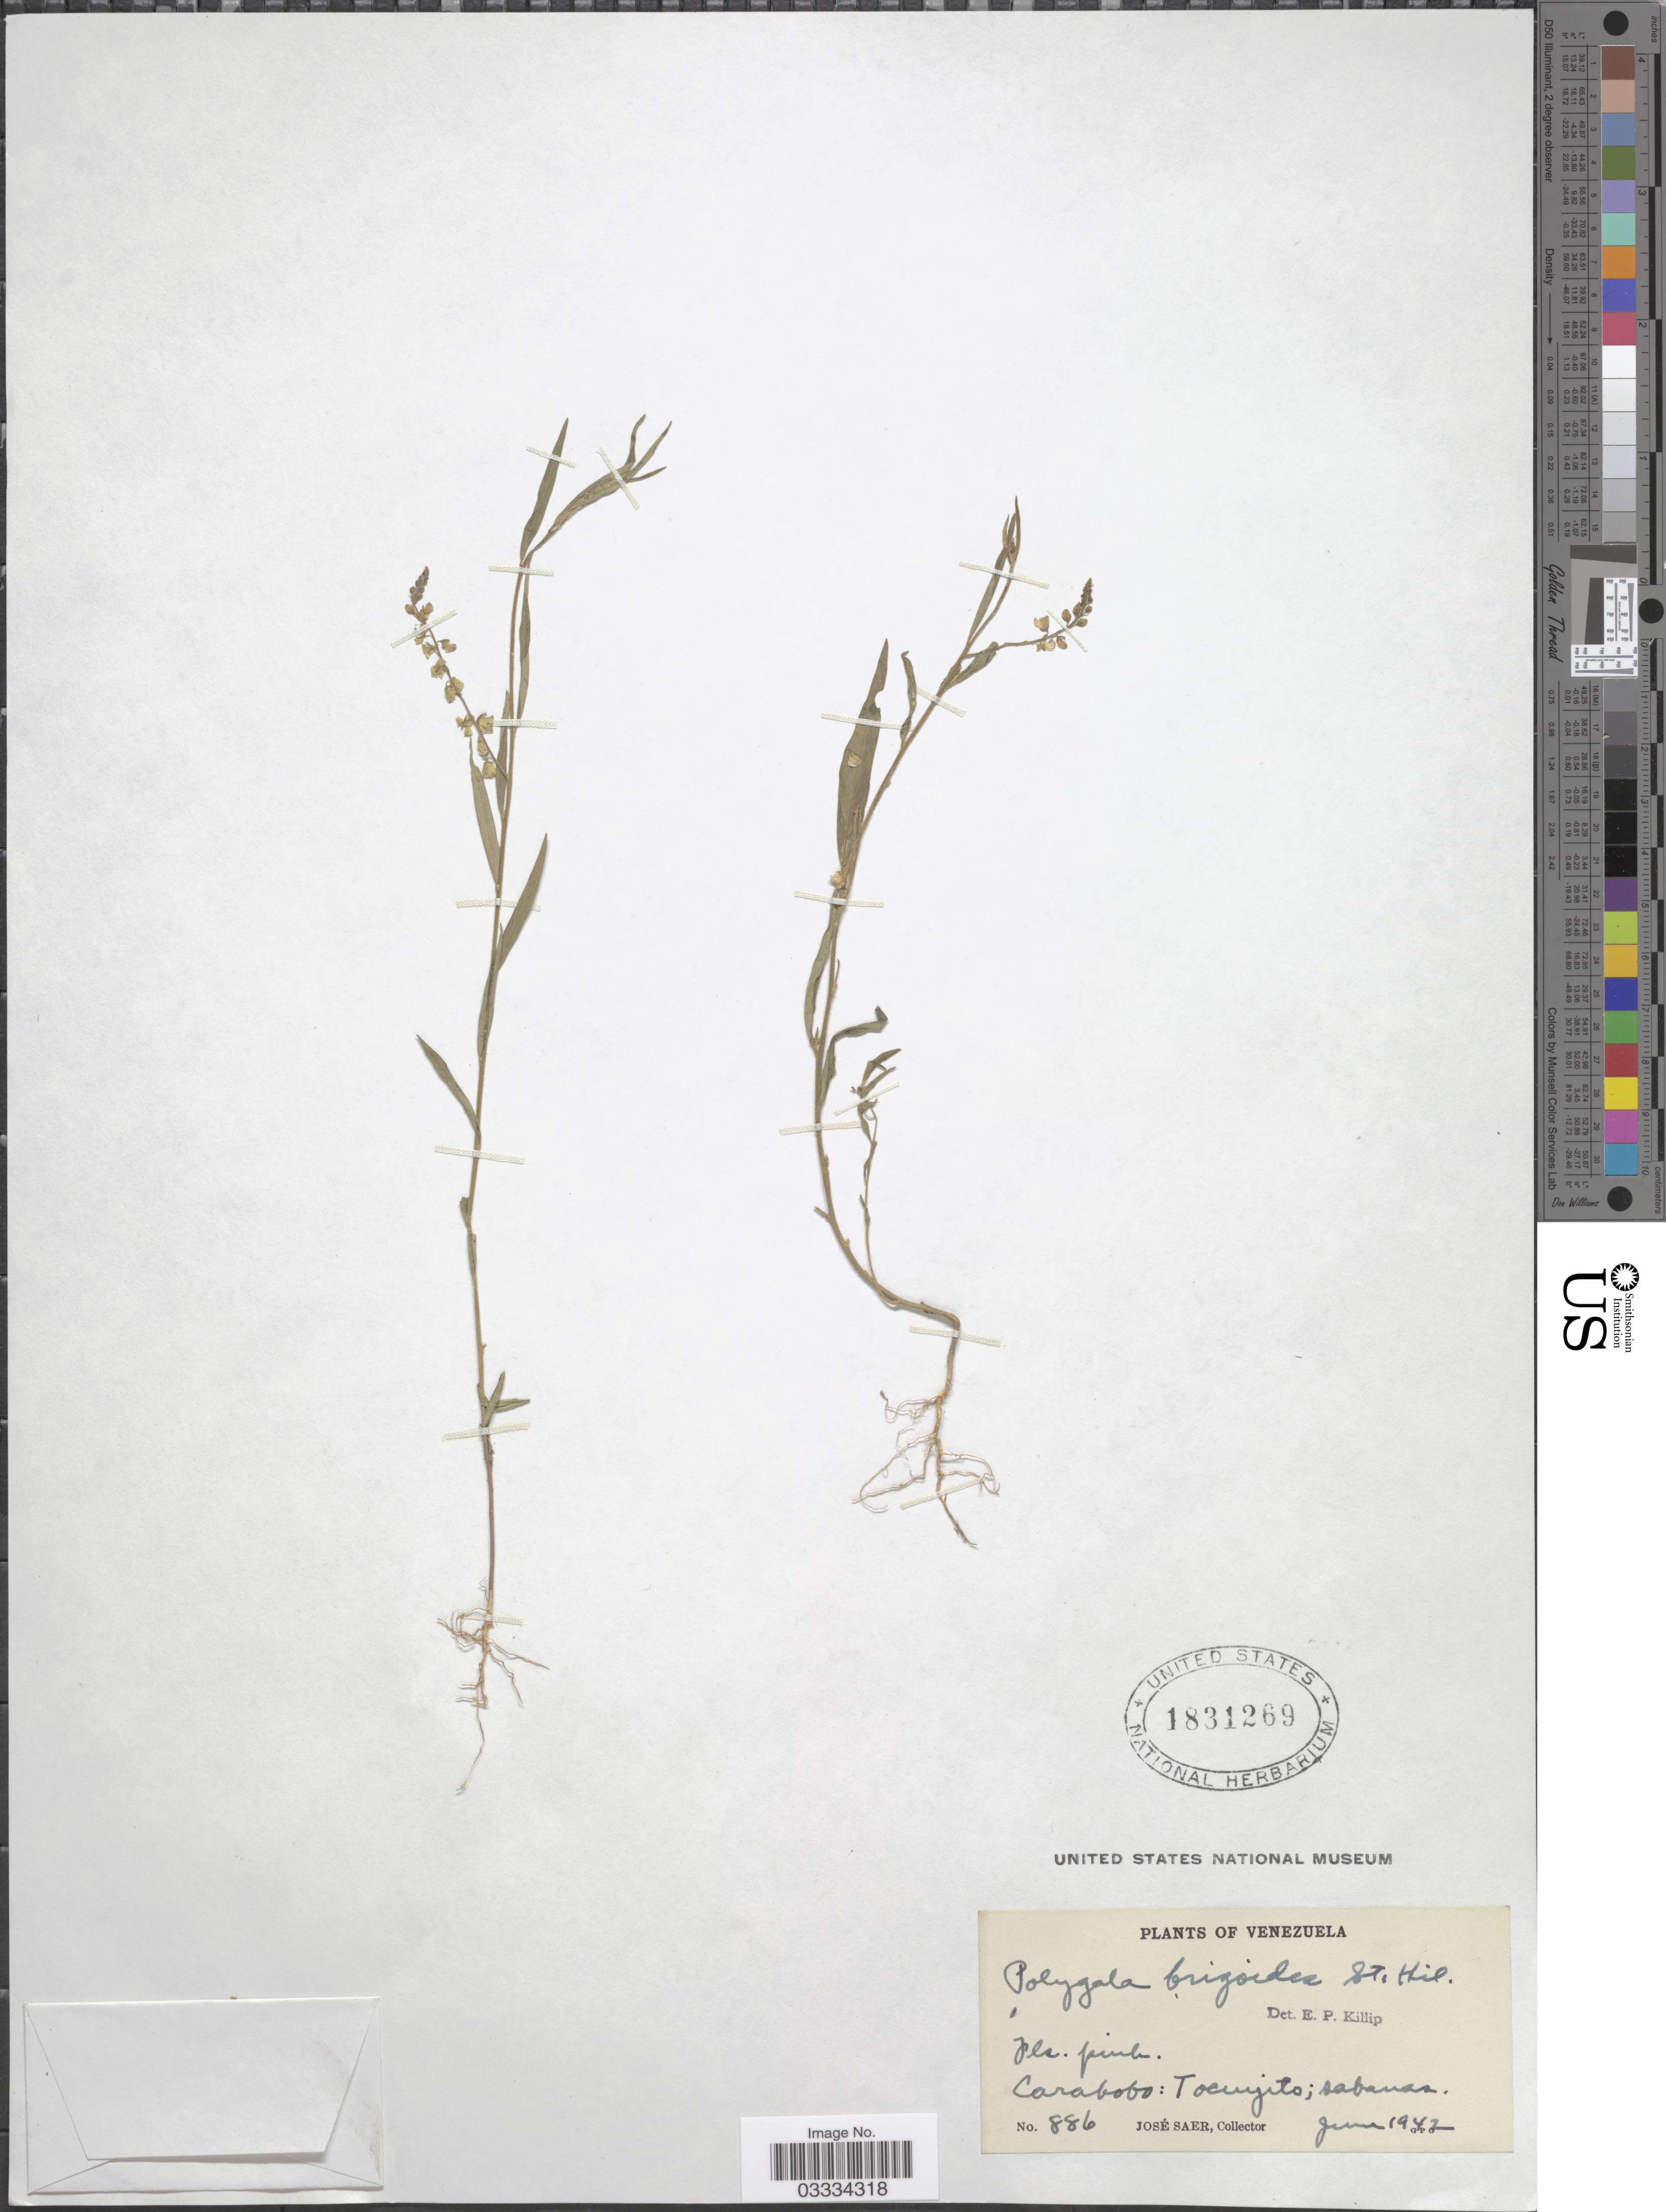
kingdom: Plantae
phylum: Tracheophyta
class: Magnoliopsida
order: Fabales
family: Polygalaceae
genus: Asemeia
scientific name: Asemeia violacea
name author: (Aubl.) J.F.B. Pastore & J.R. Abbott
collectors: J. Saer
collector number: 886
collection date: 1942-06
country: Venezuela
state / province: Carabobo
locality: Tocuyito; sabanas.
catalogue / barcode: US 1831269